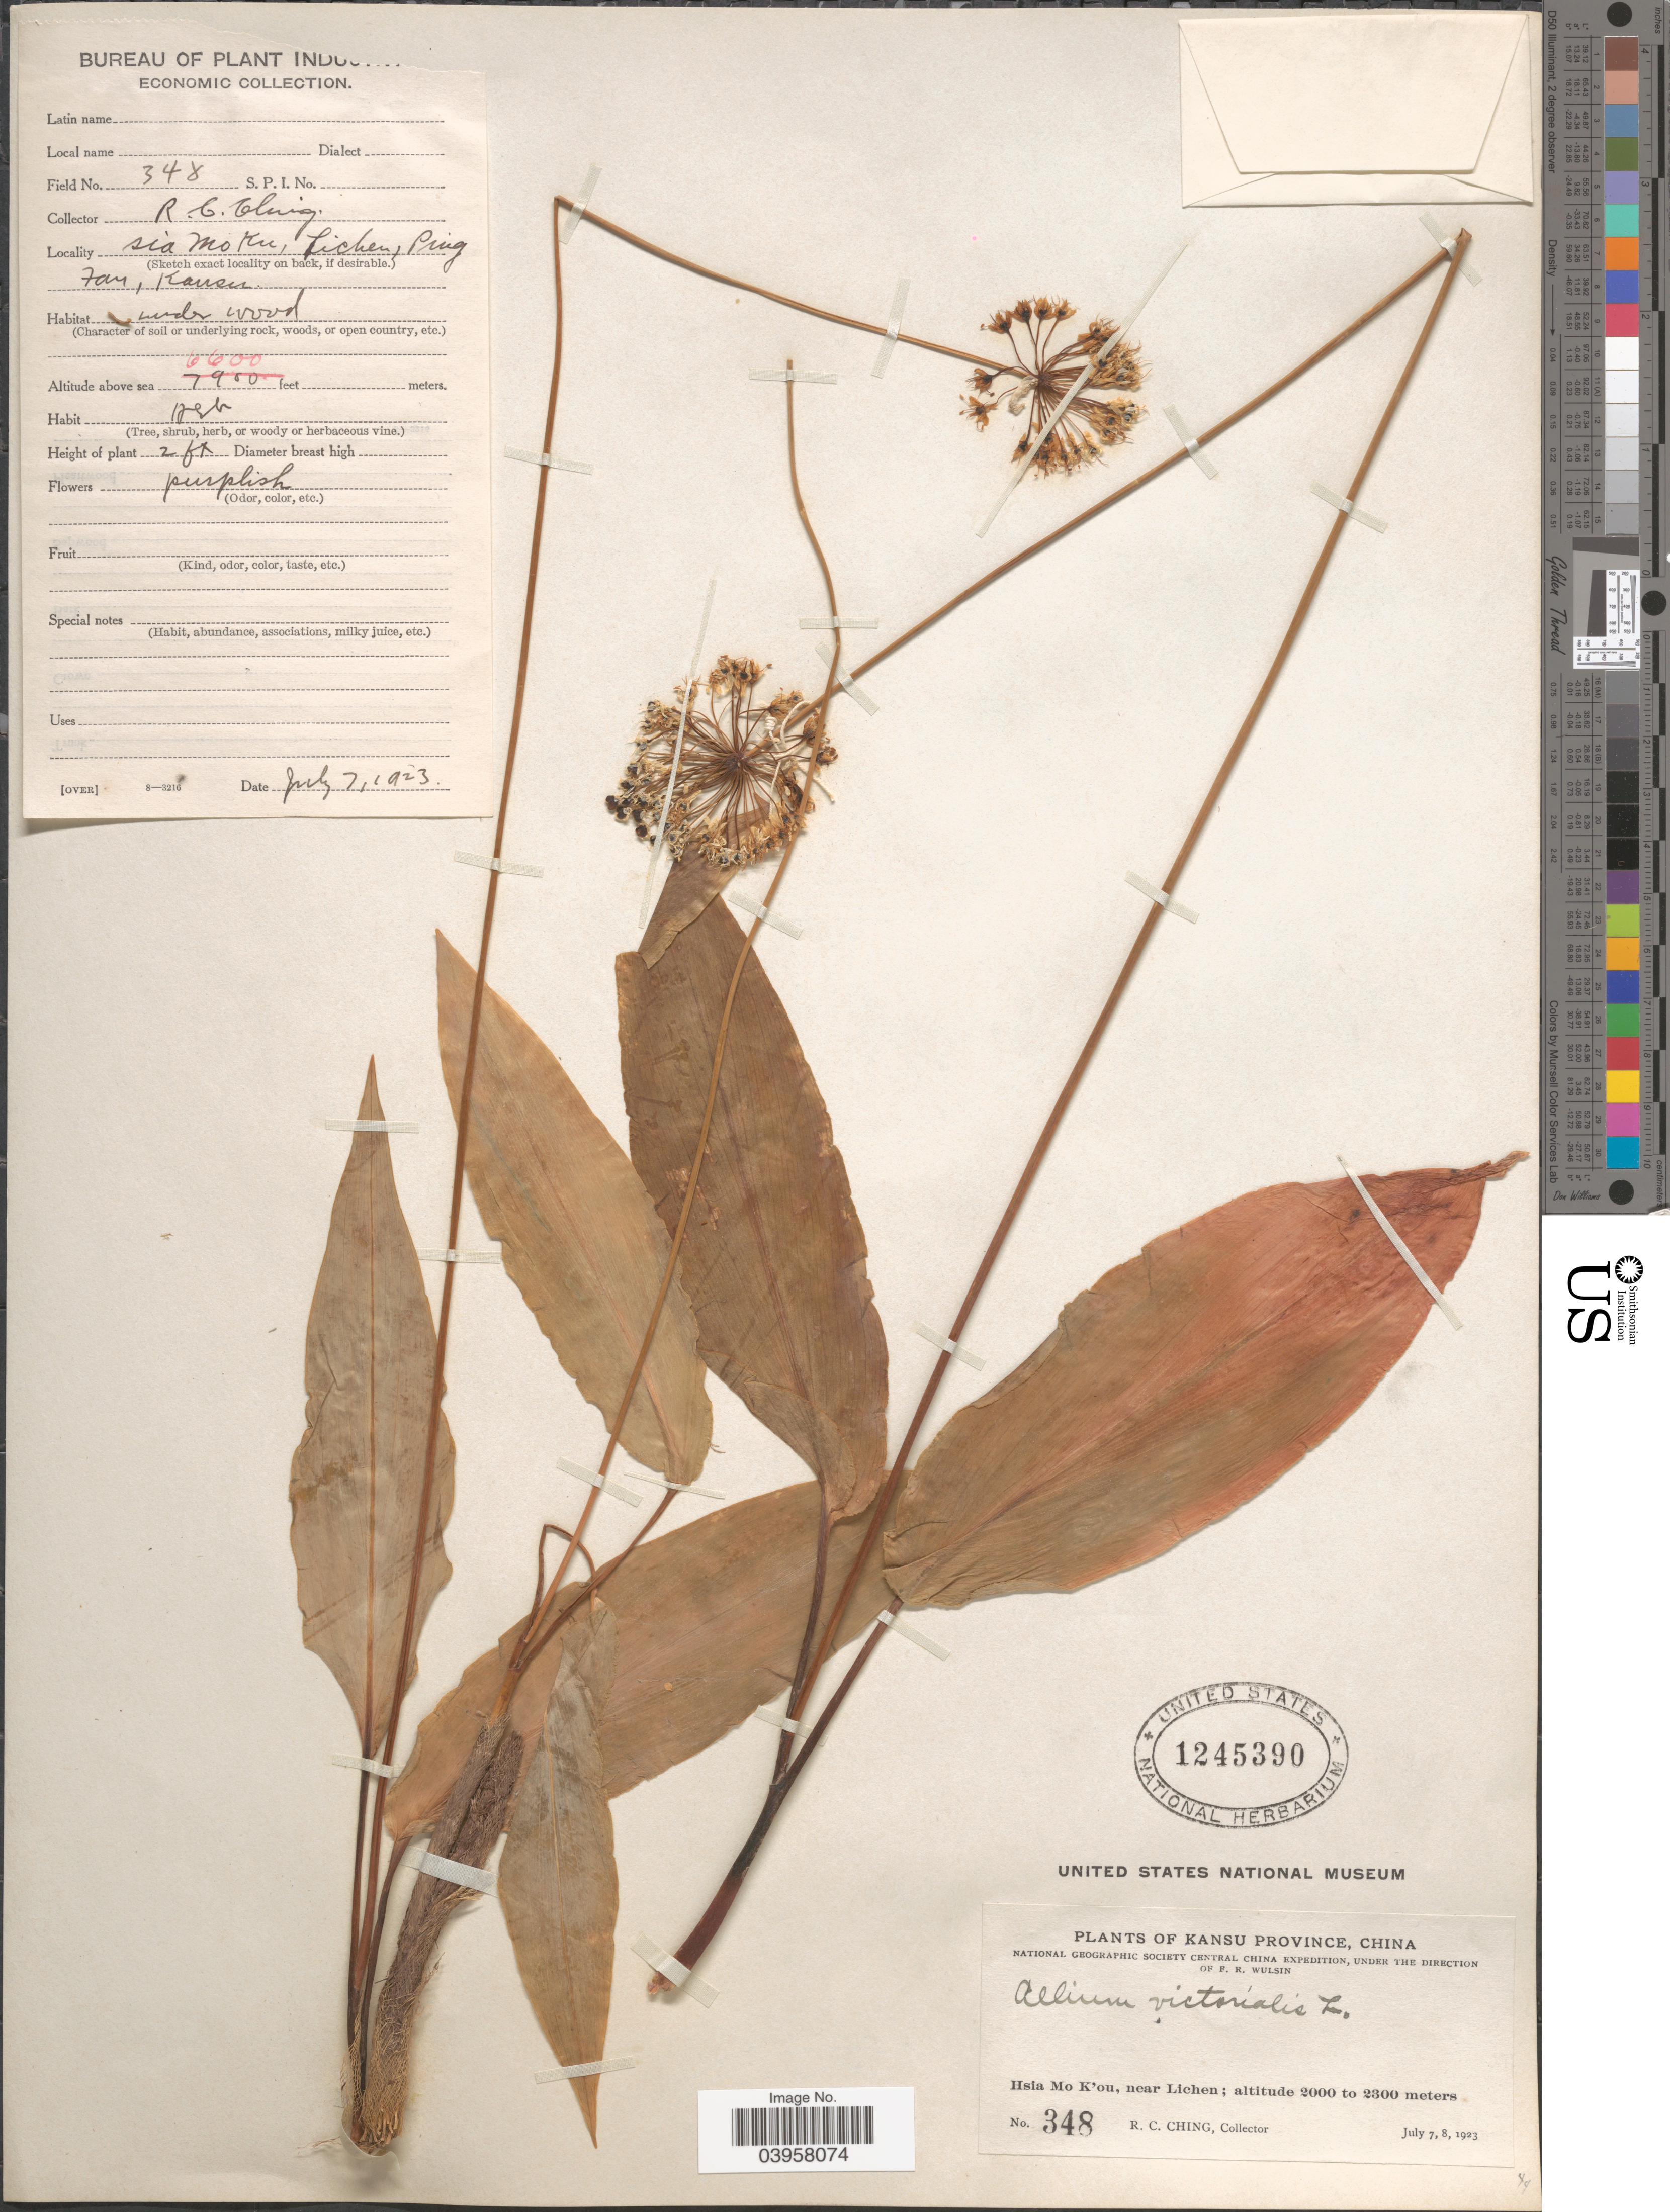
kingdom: Plantae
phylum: Tracheophyta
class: Liliopsida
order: Asparagales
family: Amaryllidaceae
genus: Allium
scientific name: Allium victorialis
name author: L.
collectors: R. C. Ching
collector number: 348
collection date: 1923-07-07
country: China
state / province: Gansu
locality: Sia Mo Ku, Lichen, Ping Fan. Kansu Province. Hsia Mo K'ou, near Lichen.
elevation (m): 2012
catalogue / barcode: US 1245390